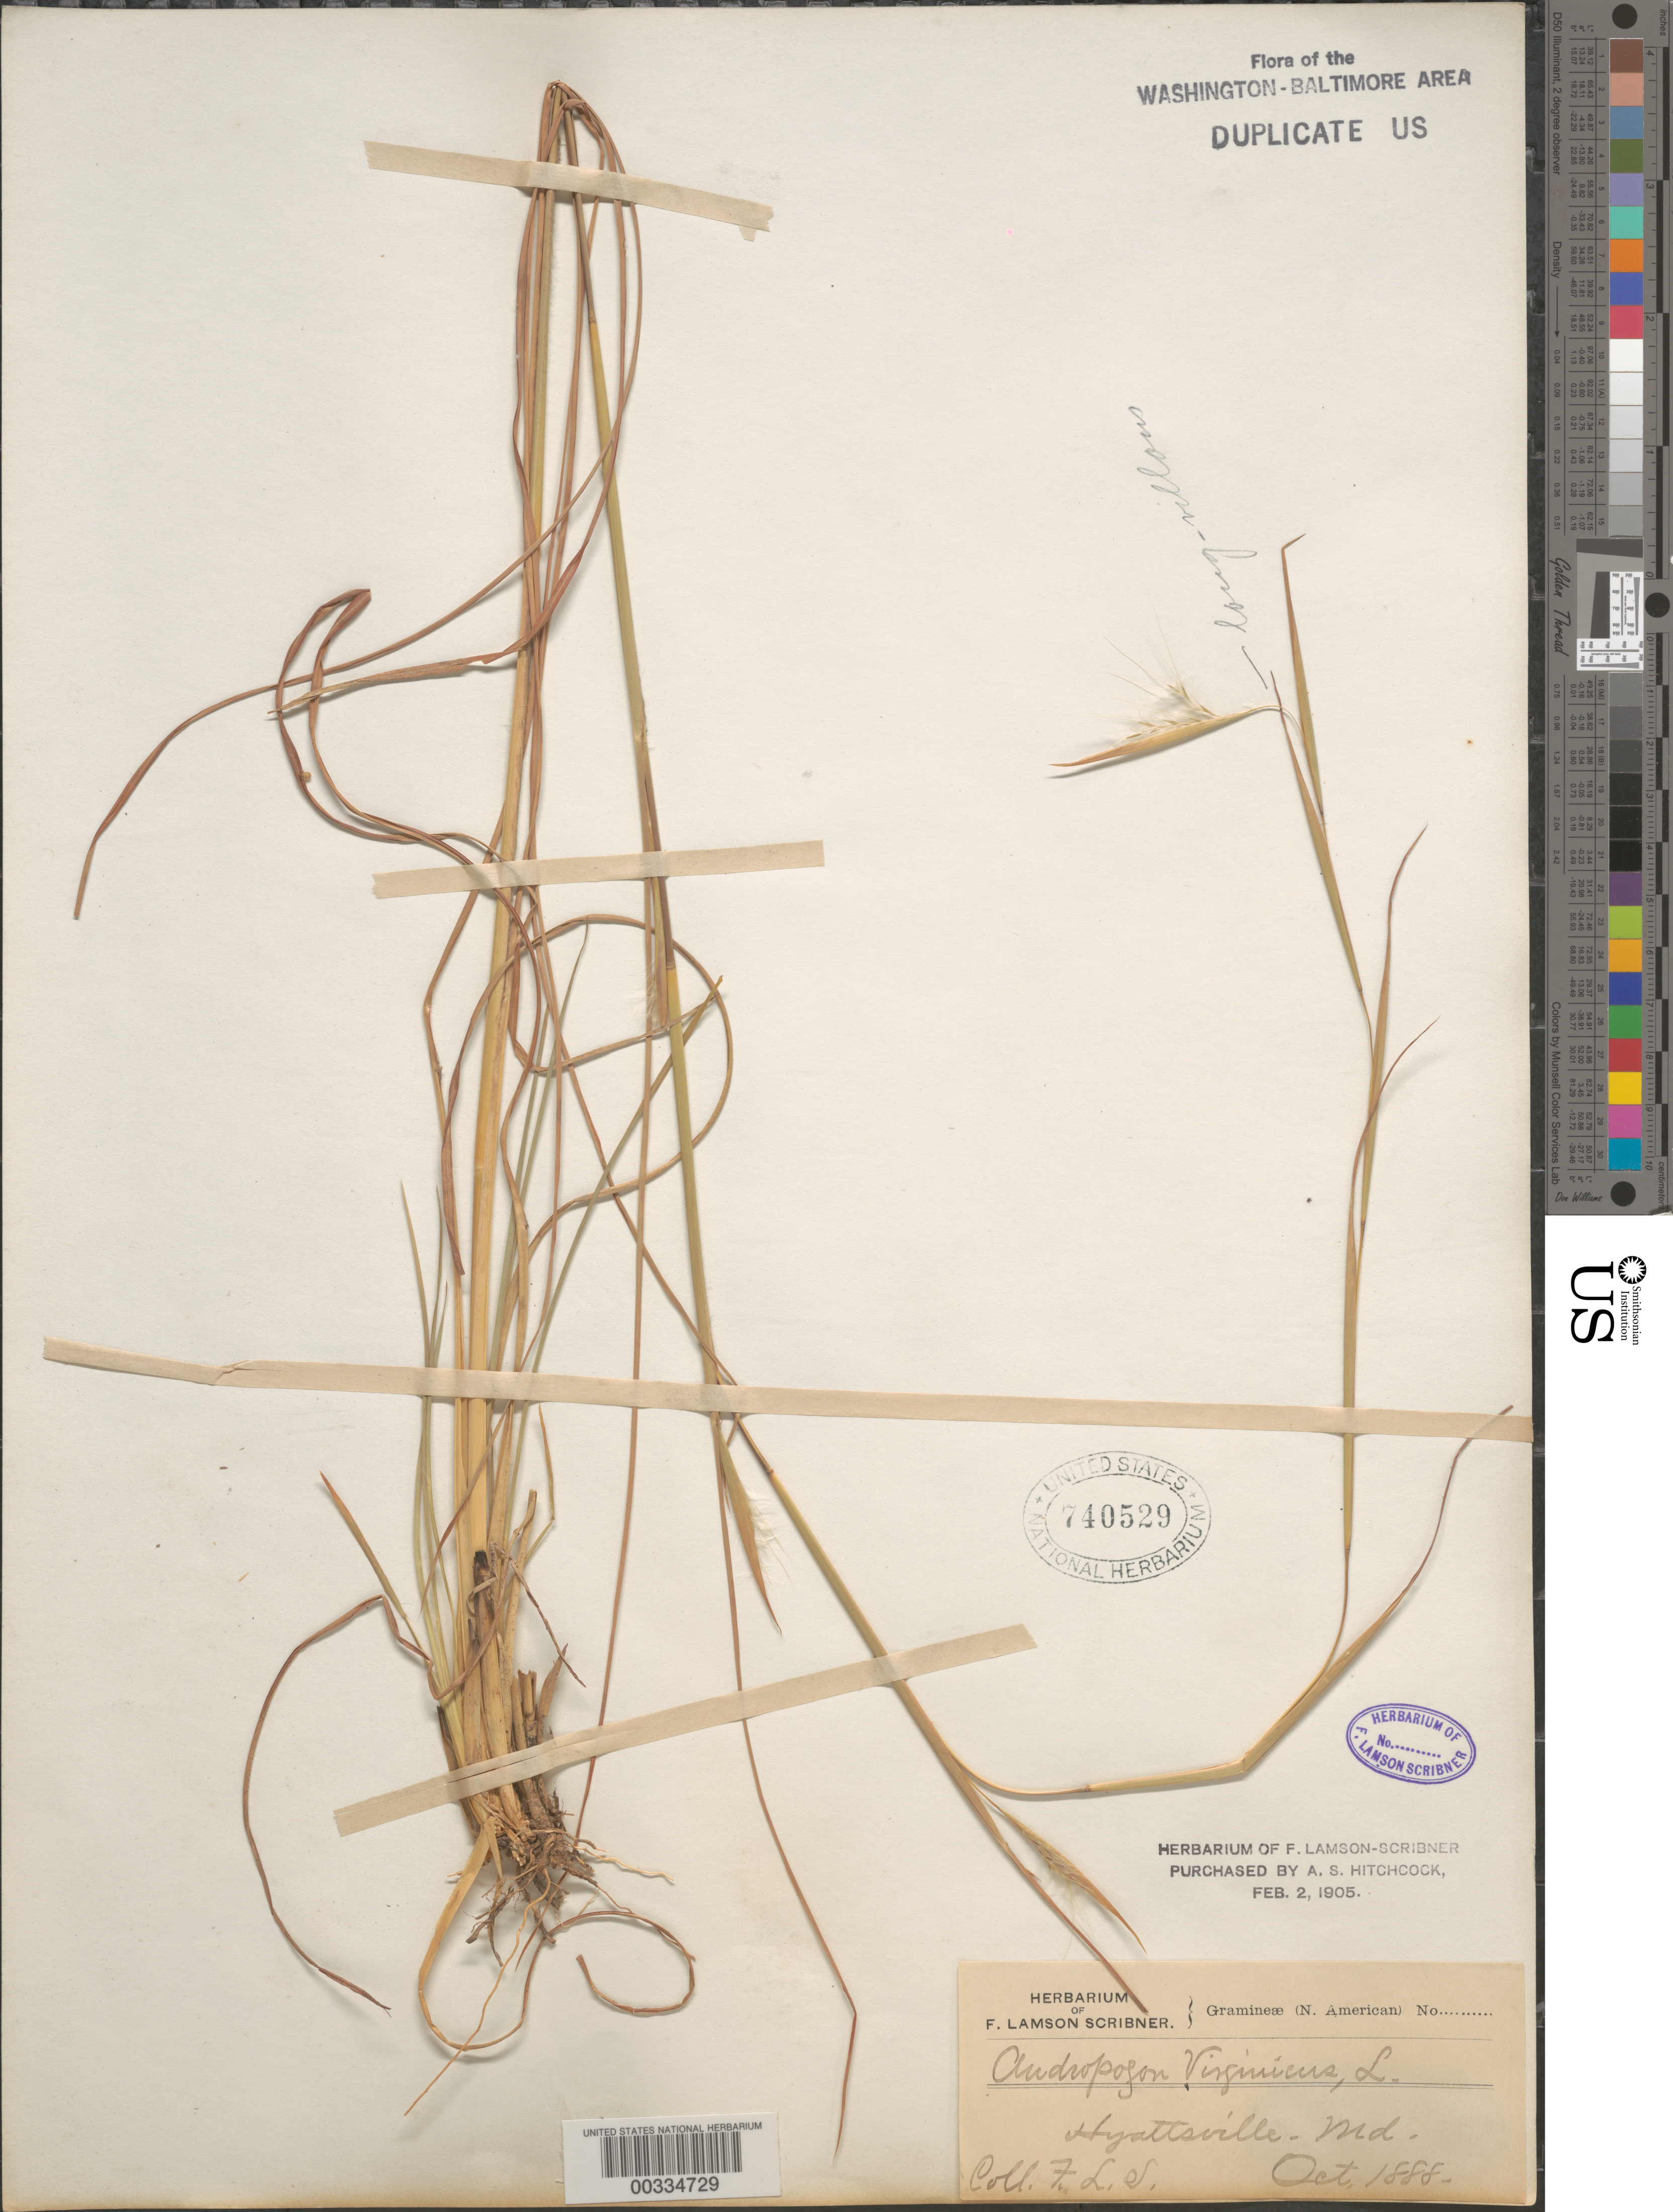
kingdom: Plantae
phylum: Tracheophyta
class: Liliopsida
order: Poales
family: Poaceae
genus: Andropogon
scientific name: Andropogon virginicus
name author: L.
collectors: F. L. Scribner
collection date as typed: Oct 1888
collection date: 1888-10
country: United States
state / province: Maryland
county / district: Prince George's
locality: Hyattsville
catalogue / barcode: US 740529